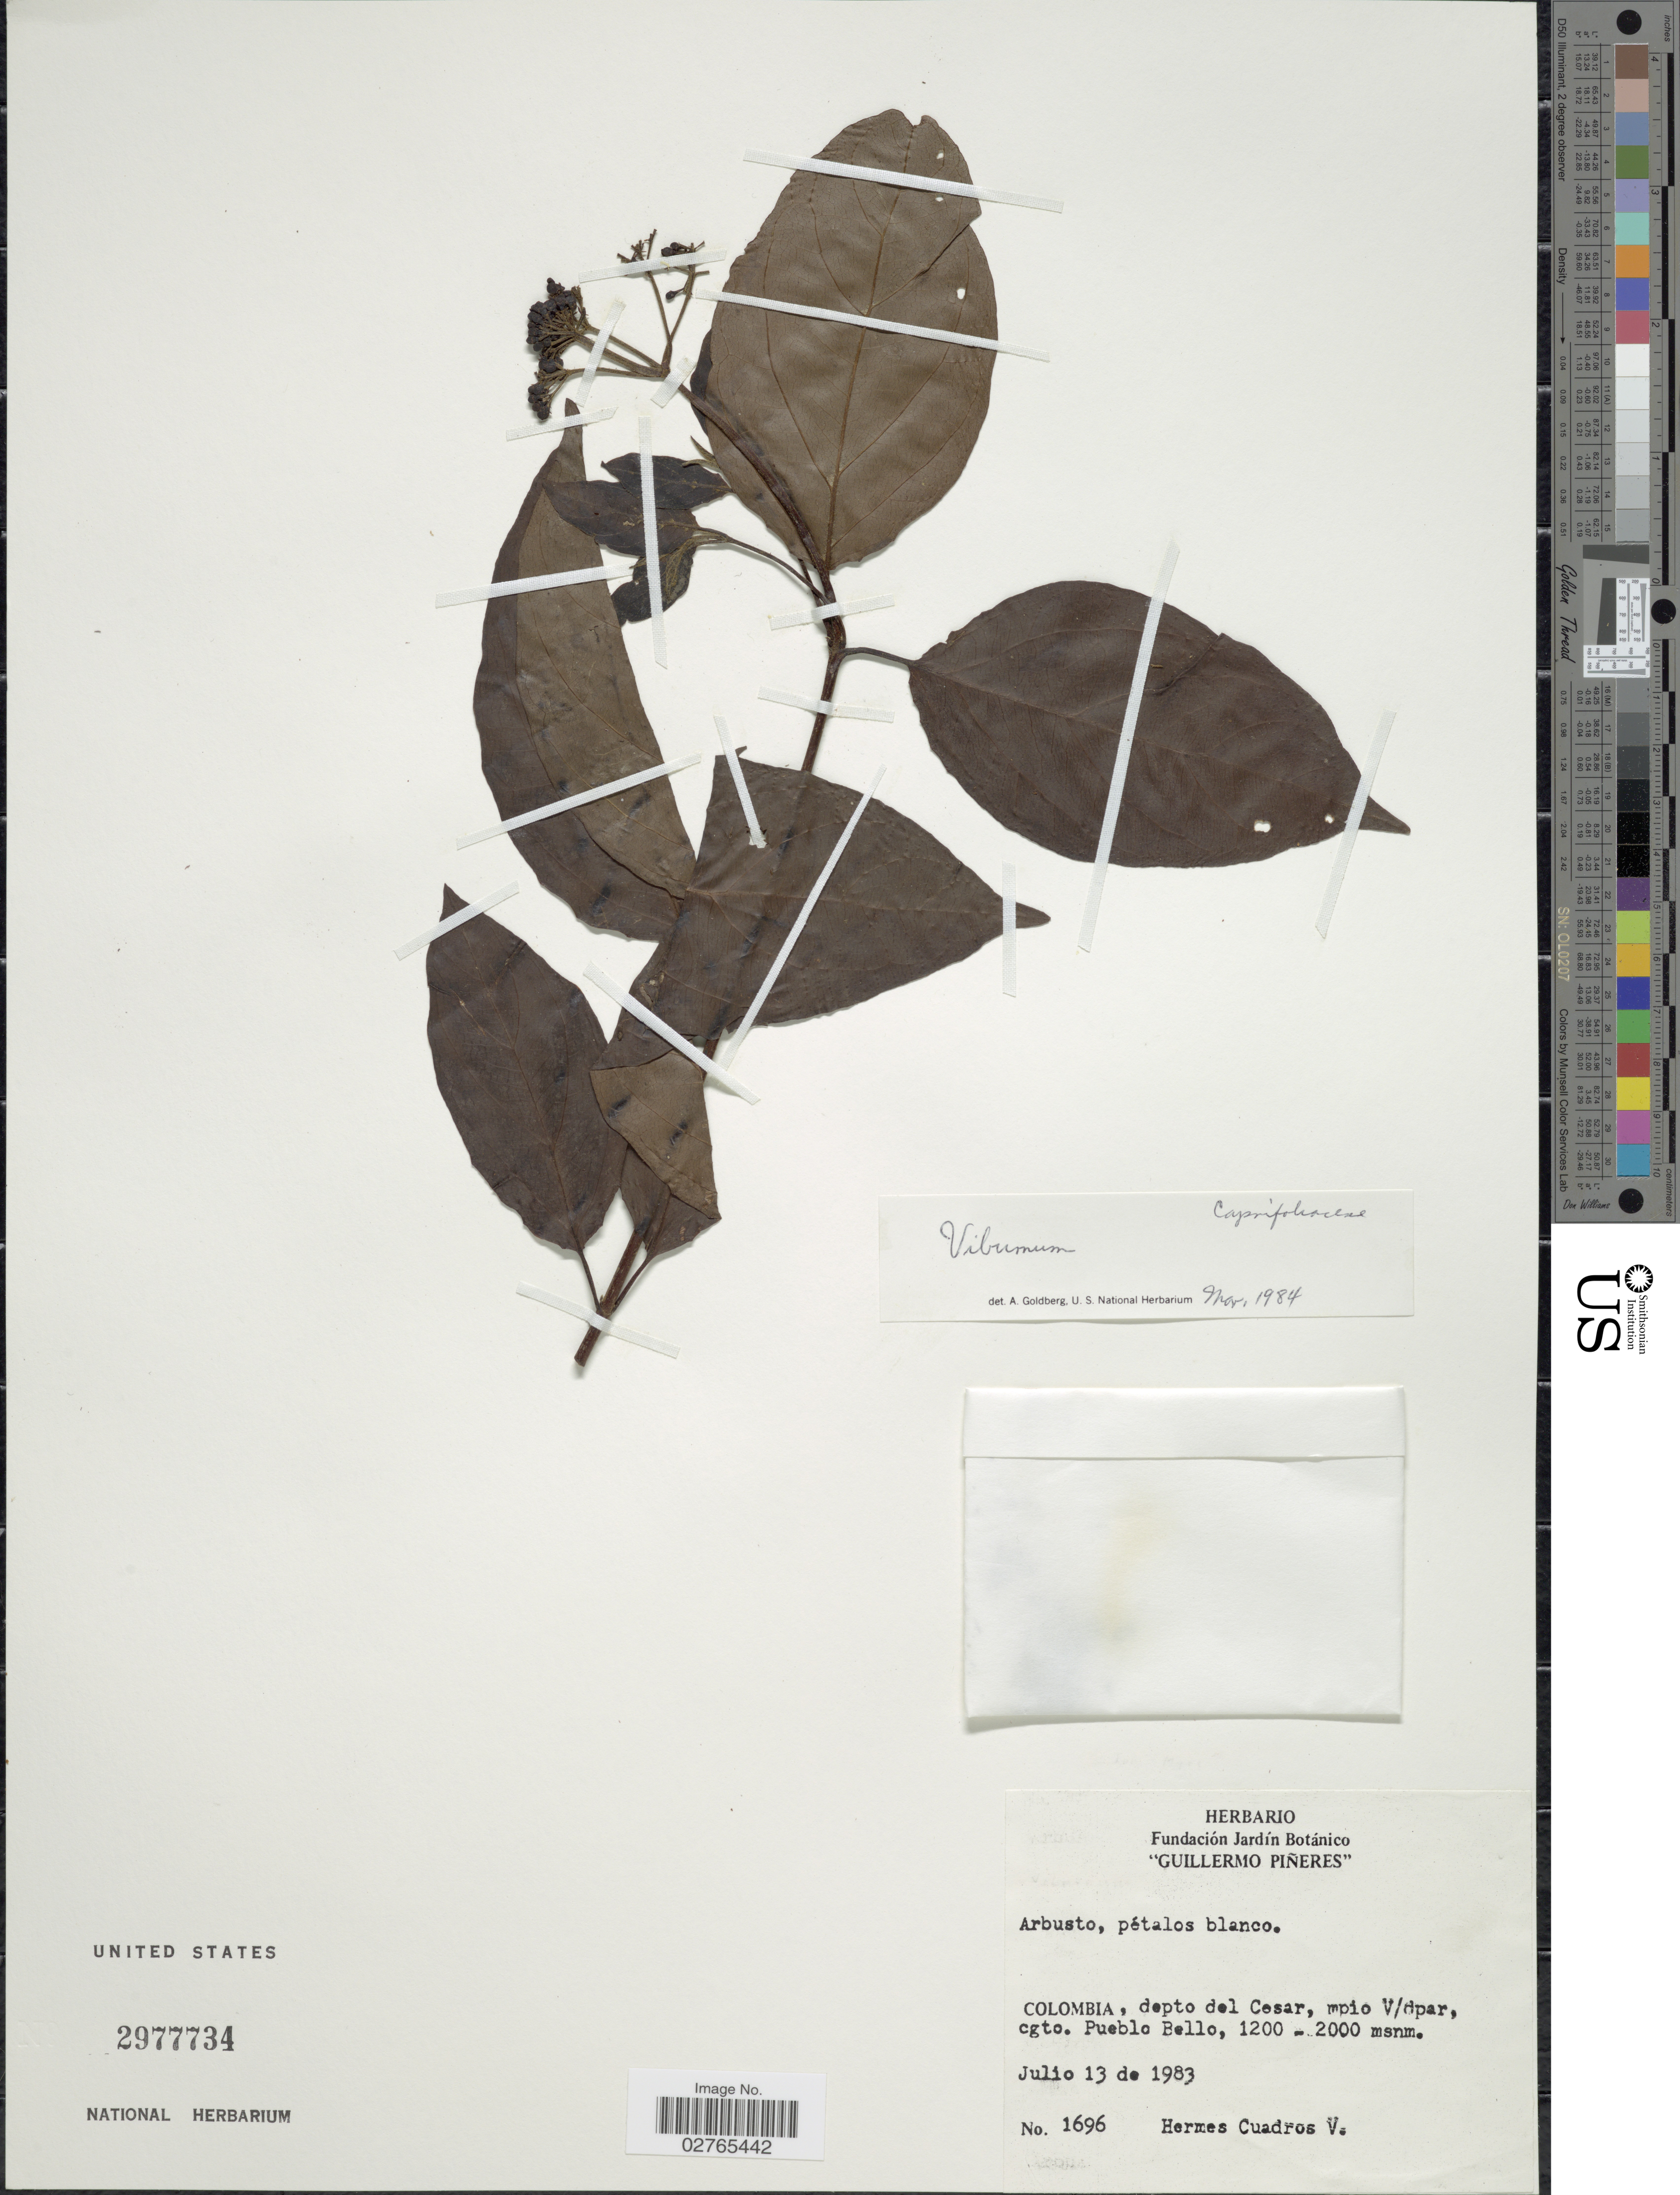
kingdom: Plantae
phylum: Tracheophyta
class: Magnoliopsida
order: Dipsacales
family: Viburnaceae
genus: Viburnum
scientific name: Viburnum sp.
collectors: H. Cuadros V.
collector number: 1696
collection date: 1983-07-13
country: Colombia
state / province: Cesar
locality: Depto del Cesar, mpio V/dpar, cgto. Pueblo Bello.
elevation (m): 1200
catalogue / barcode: US 2977734